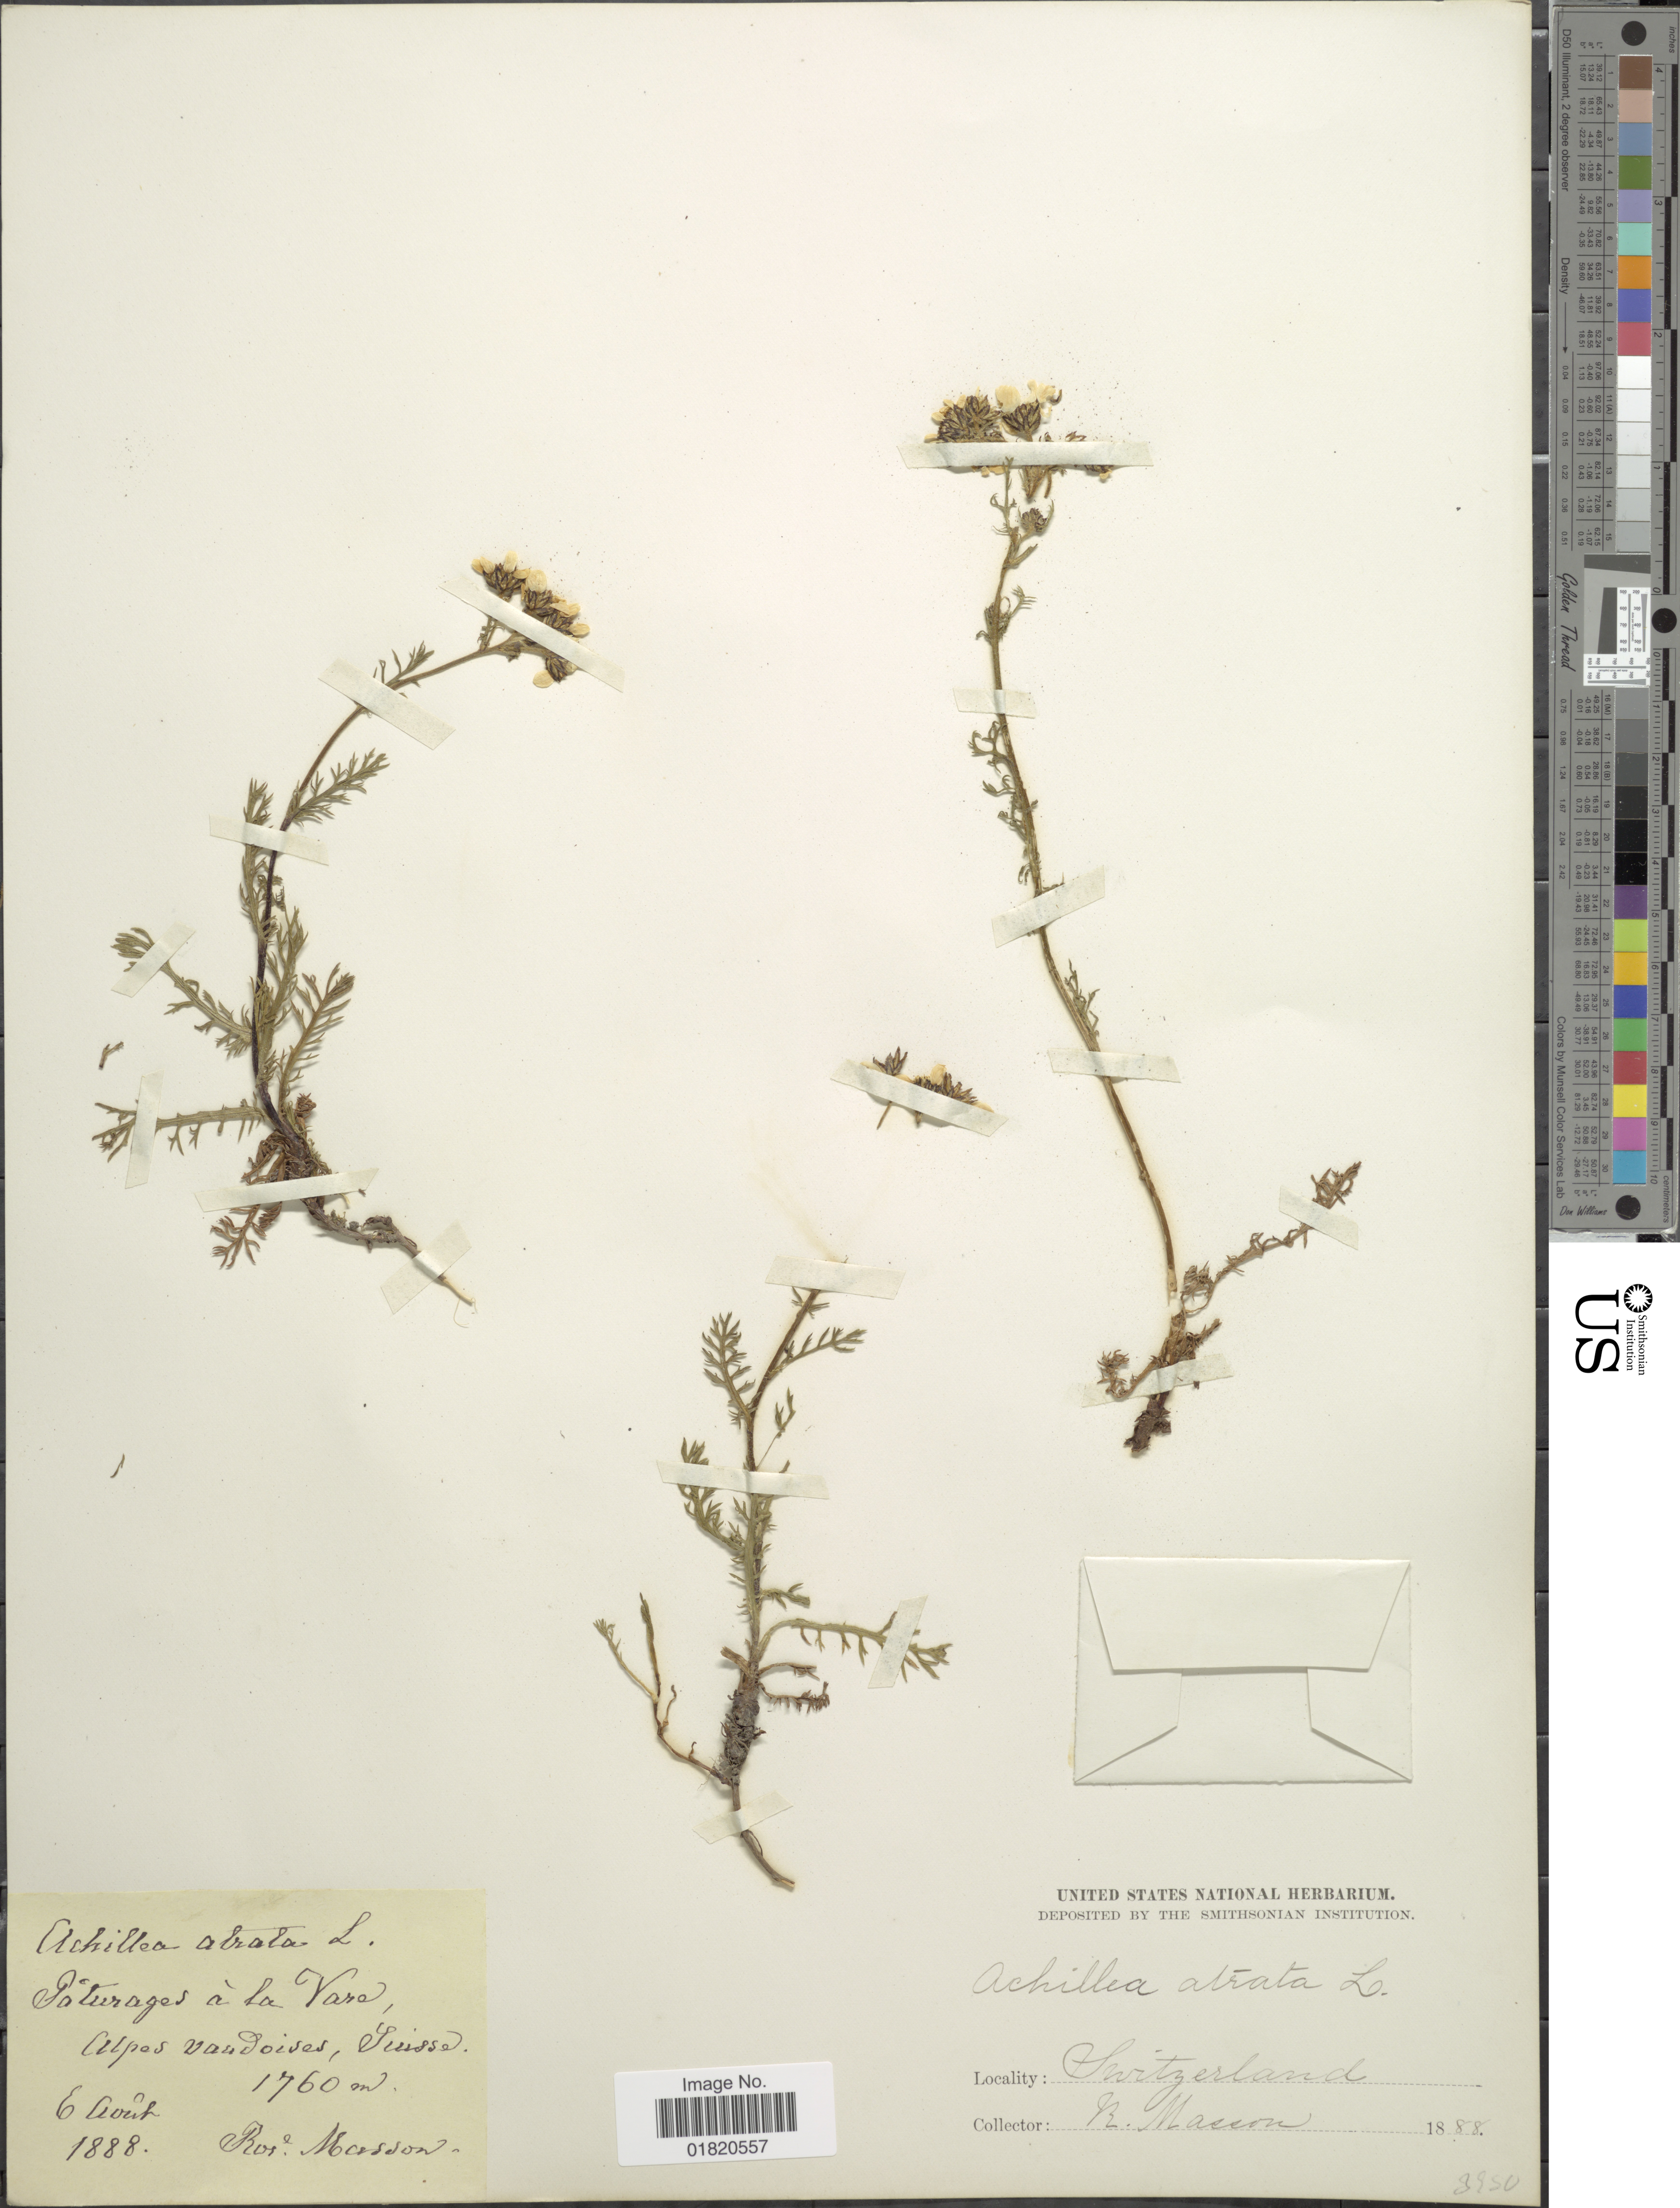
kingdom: Plantae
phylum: Tracheophyta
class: Magnoliopsida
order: Asterales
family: Asteraceae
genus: Achillea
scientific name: Achillea atrata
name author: L.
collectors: R. Masson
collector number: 3950?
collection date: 1888-08-06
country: Switzerland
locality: Vase, Alpos vandoises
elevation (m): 1760